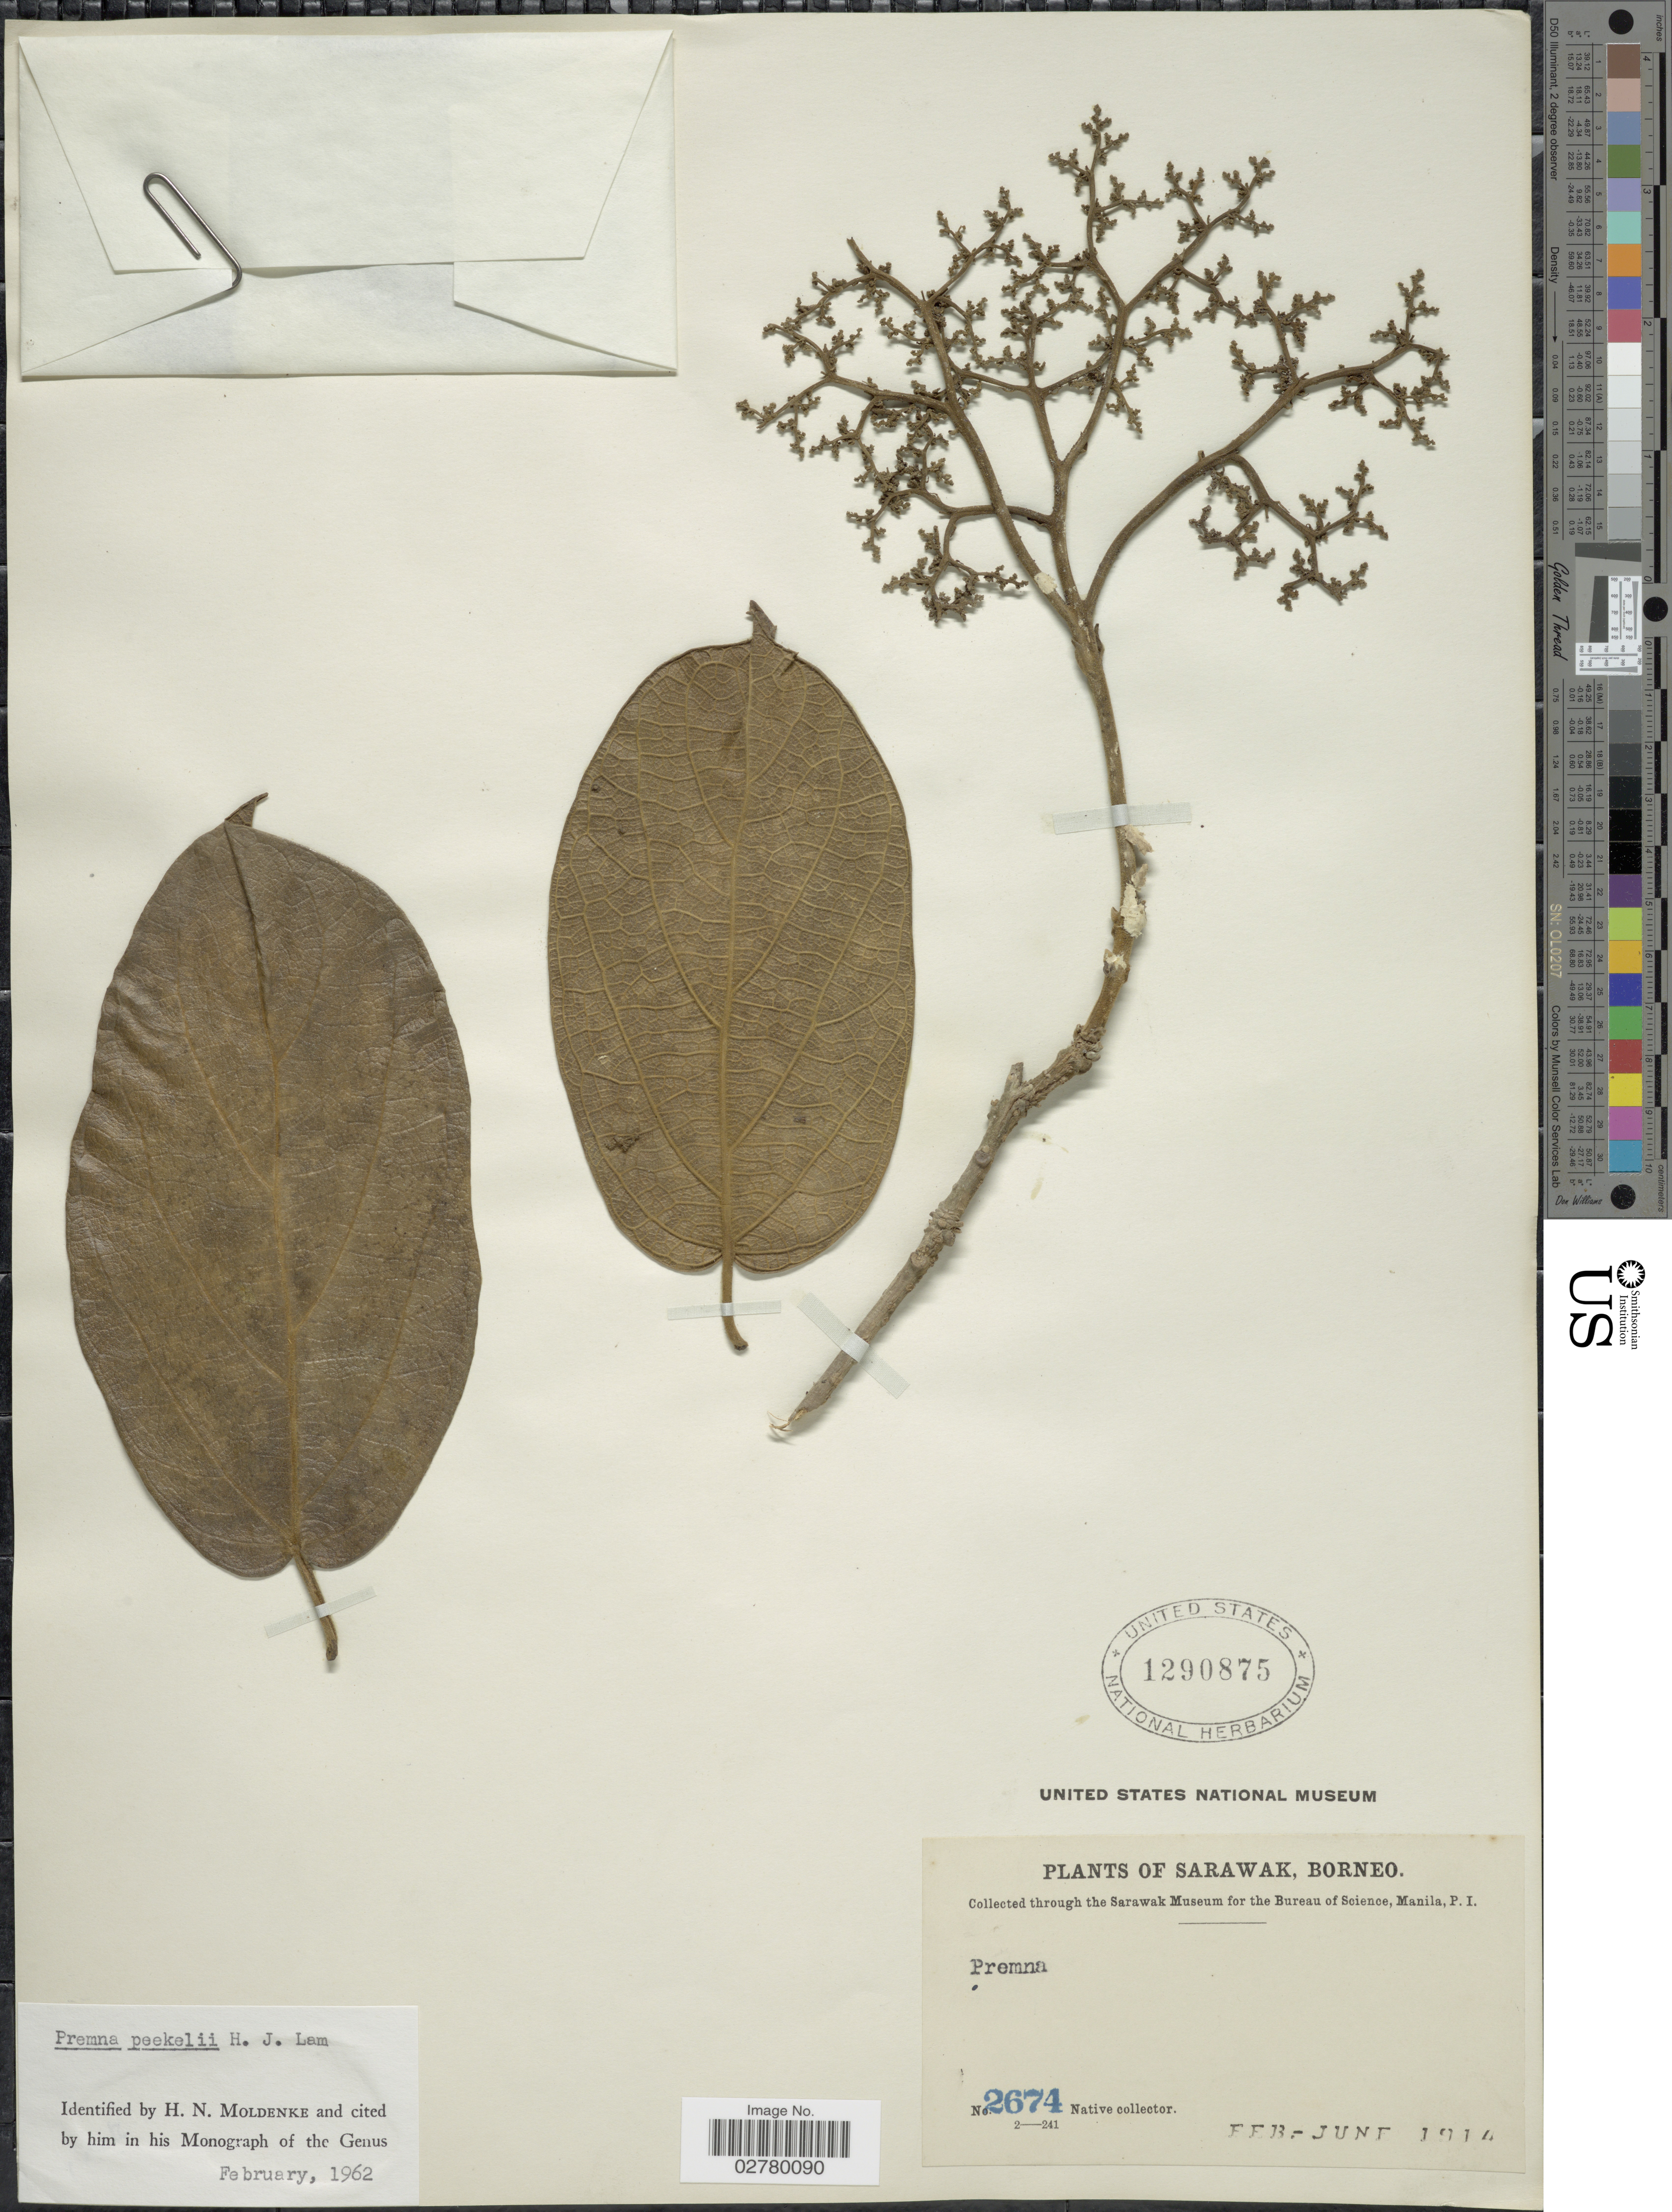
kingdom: Plantae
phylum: Tracheophyta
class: Magnoliopsida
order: Lamiales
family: Lamiaceae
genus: Premna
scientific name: Premna peekelii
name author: H.J. Lam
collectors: Native collector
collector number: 2674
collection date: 1914-02/1914-06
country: Malaysia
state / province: Sarawak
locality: Borneo.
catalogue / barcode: US 1290875